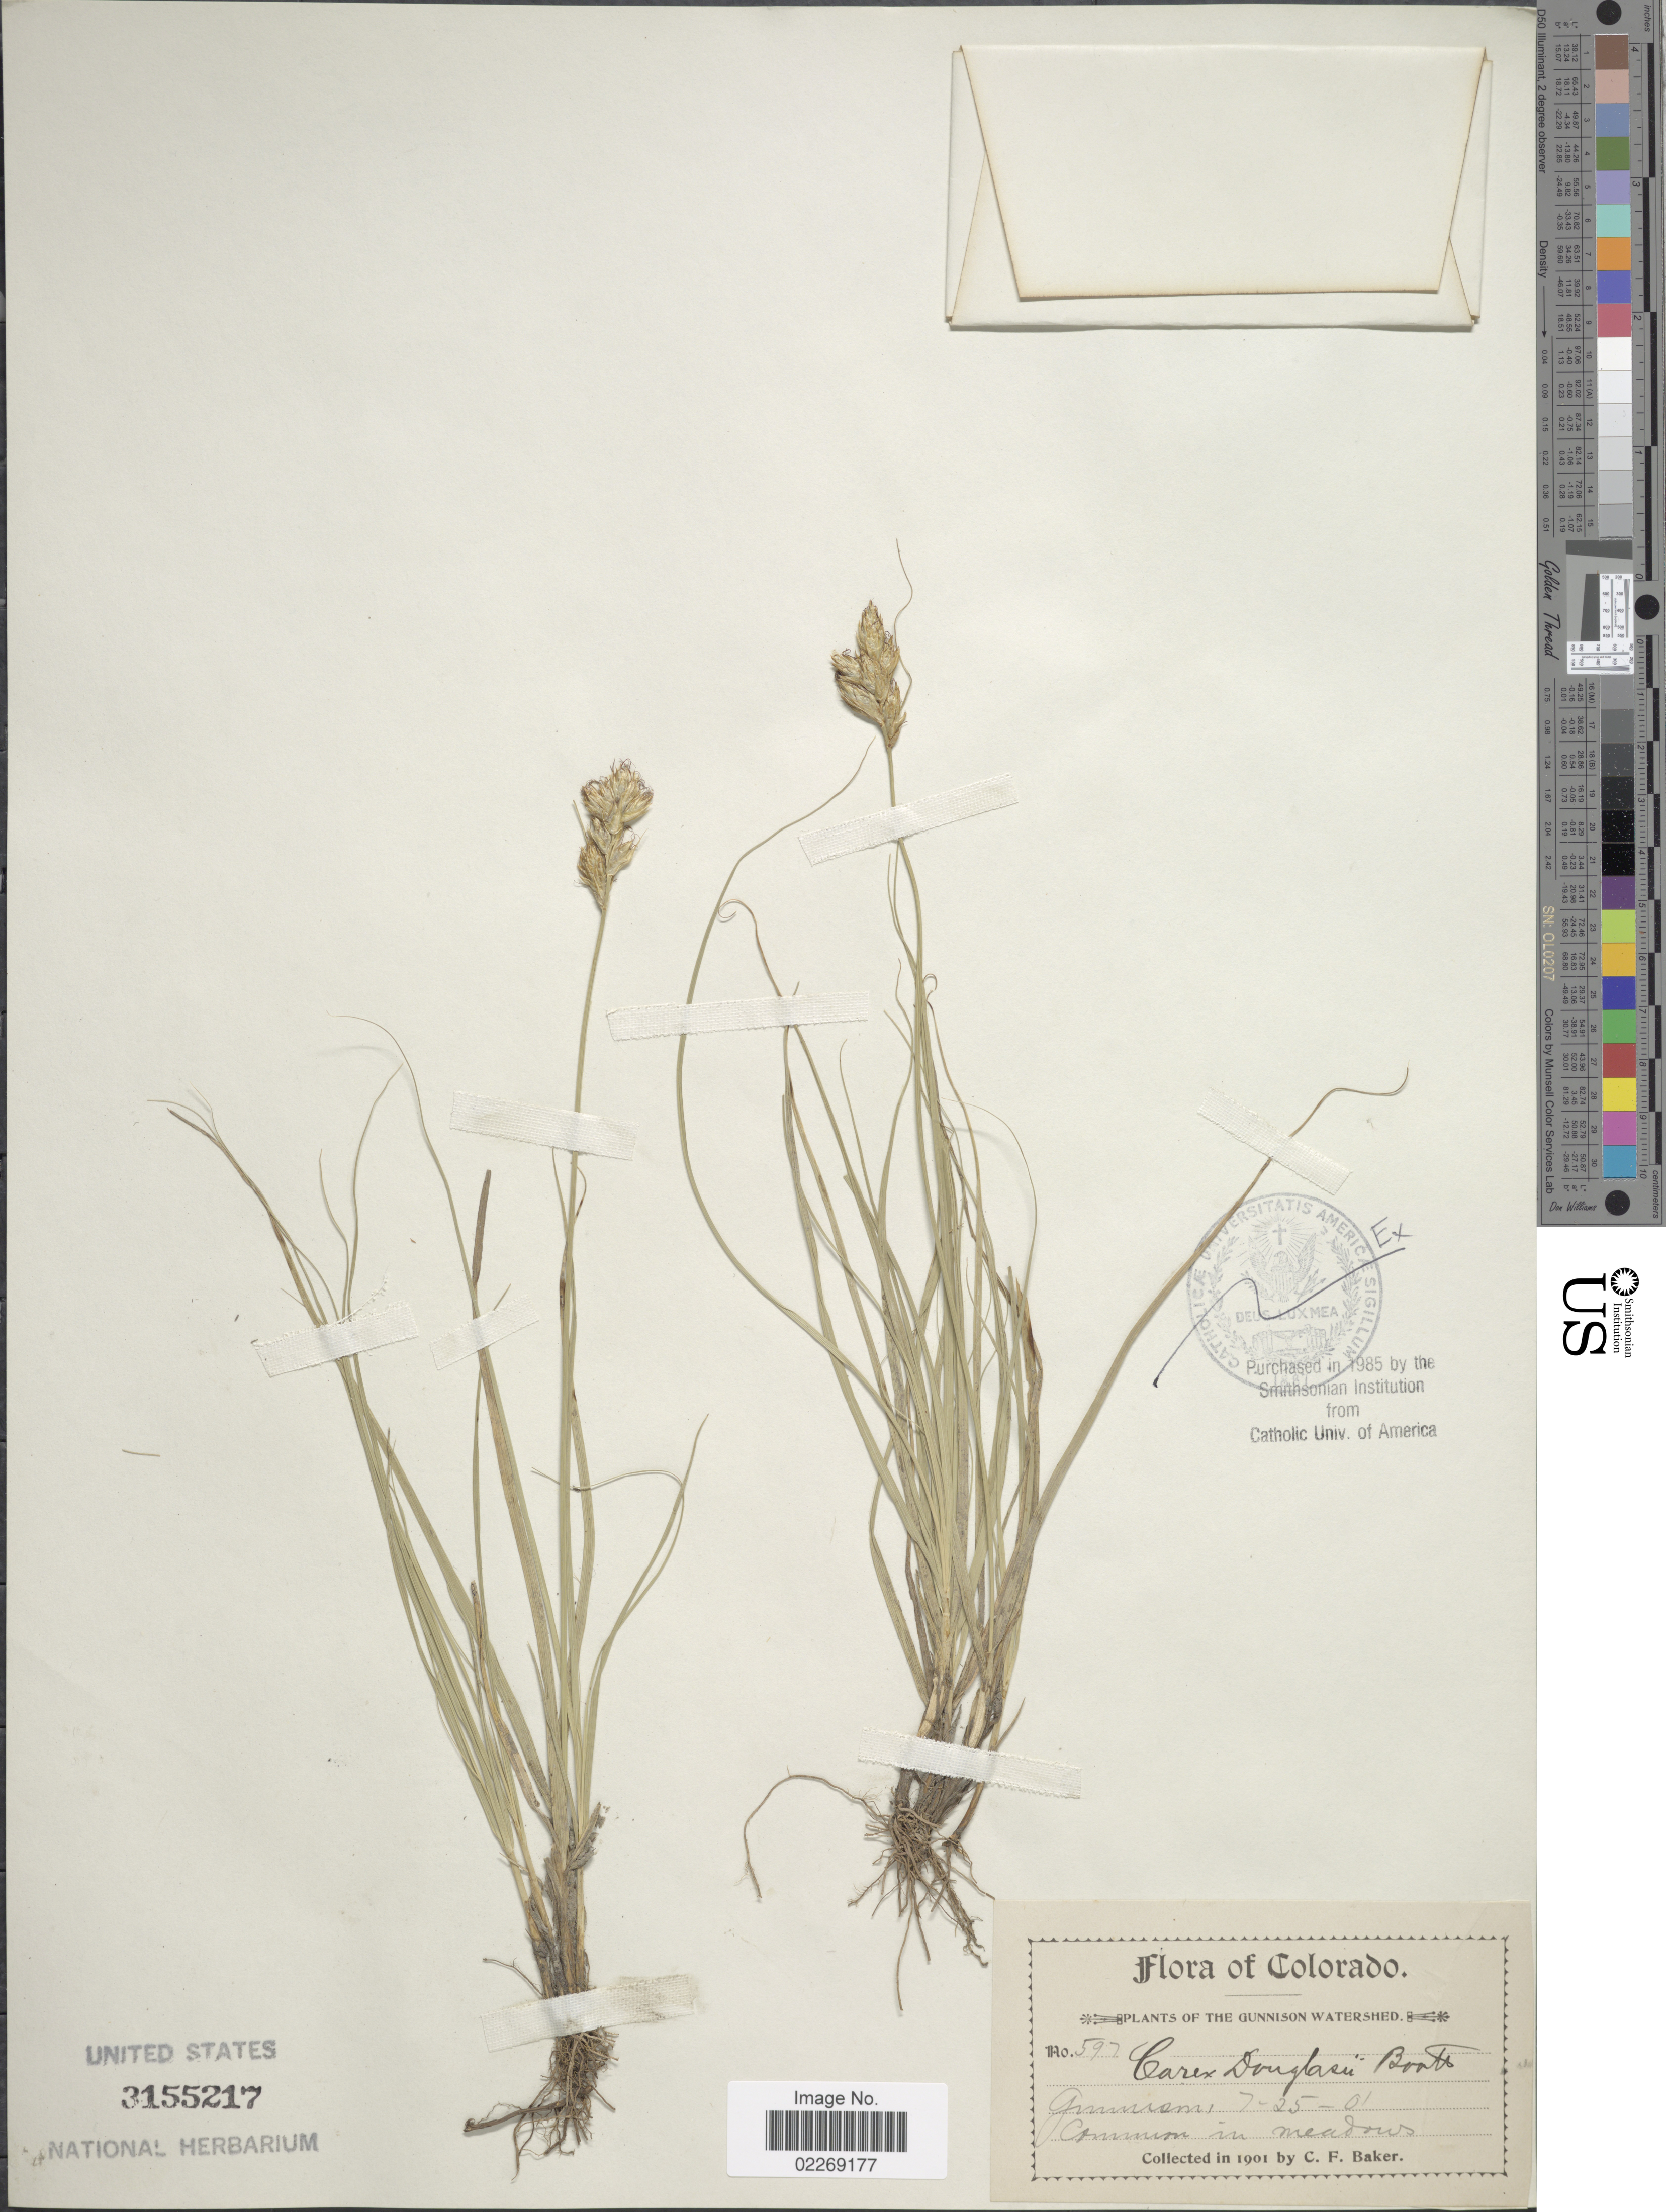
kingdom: Plantae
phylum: Tracheophyta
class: Liliopsida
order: Poales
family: Cyperaceae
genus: Carex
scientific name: Carex douglasii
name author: Boott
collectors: C. F. Baker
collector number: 592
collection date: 1901-07-25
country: United States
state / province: Colorado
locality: Gunnison Watershed, Gunnison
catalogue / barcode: US 3155217